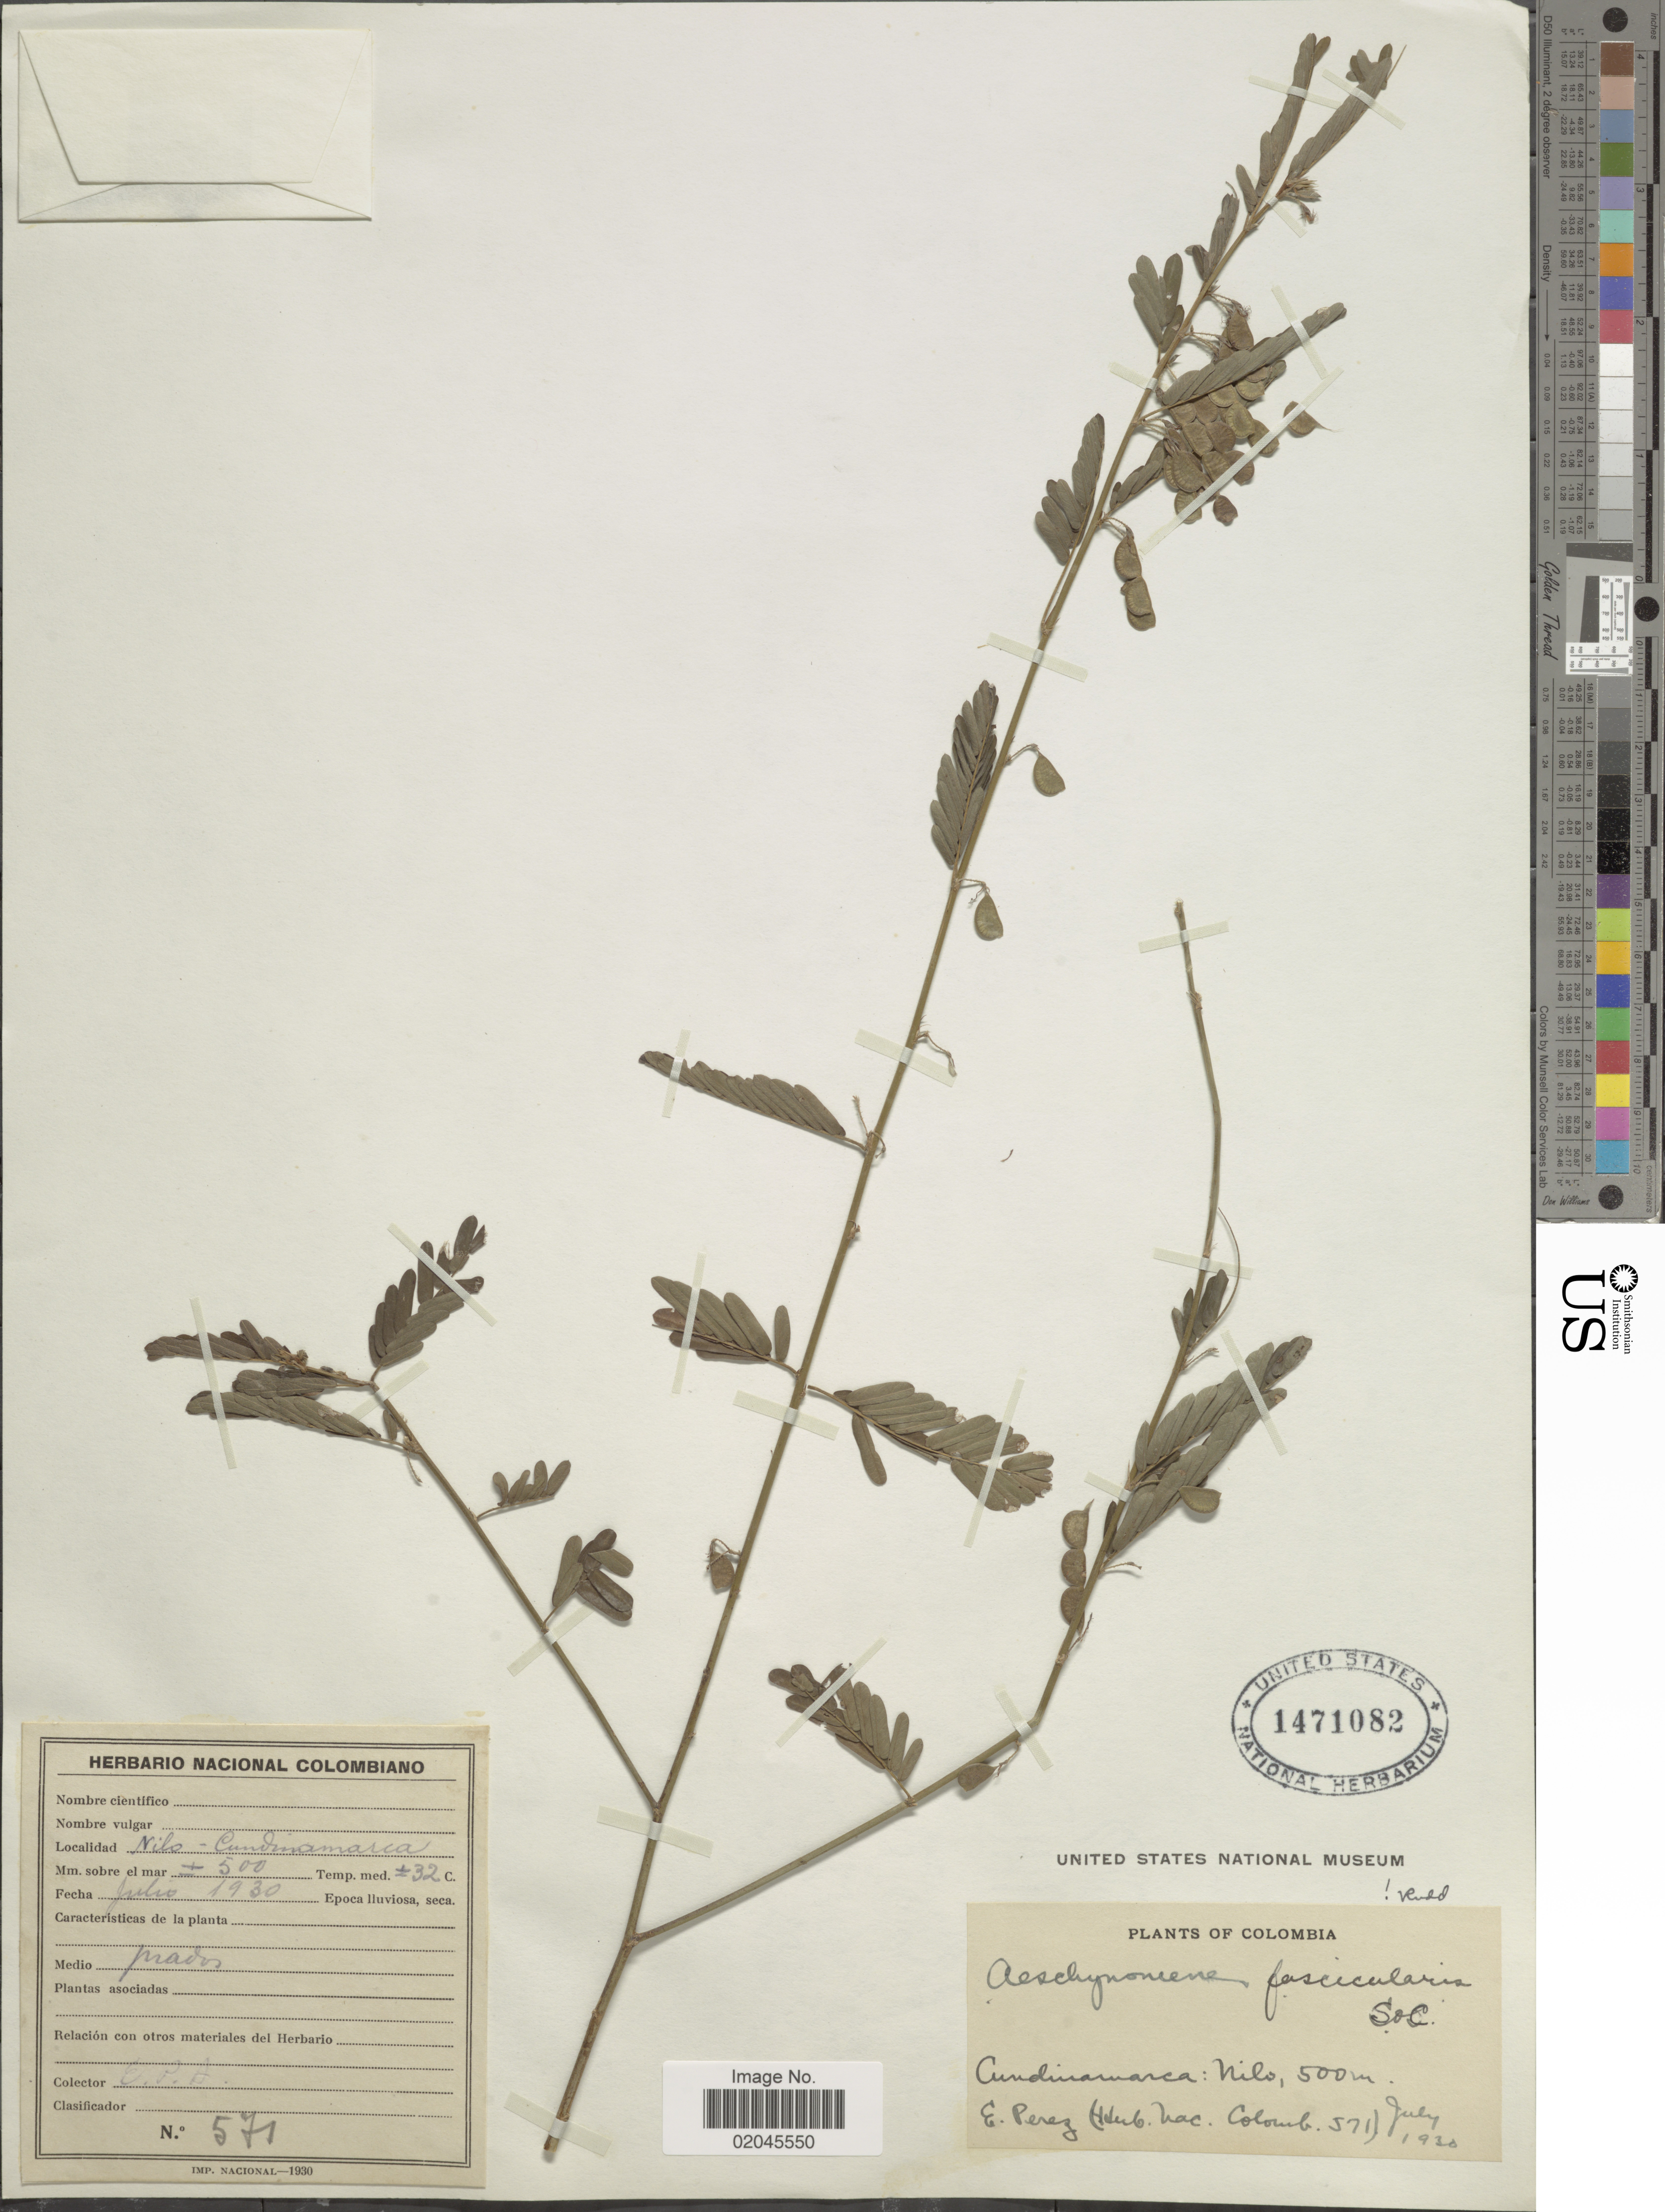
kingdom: Plantae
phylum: Tracheophyta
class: Magnoliopsida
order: Fabales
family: Fabaceae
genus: Aeschynomene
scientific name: Aeschynomene fascicularis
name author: Schltdl. & Cham.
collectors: E. Perez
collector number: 571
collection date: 1930-07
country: Colombia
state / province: Cundinamarca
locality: Nilo-Cundinamarca.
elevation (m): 500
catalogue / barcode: US 1471082